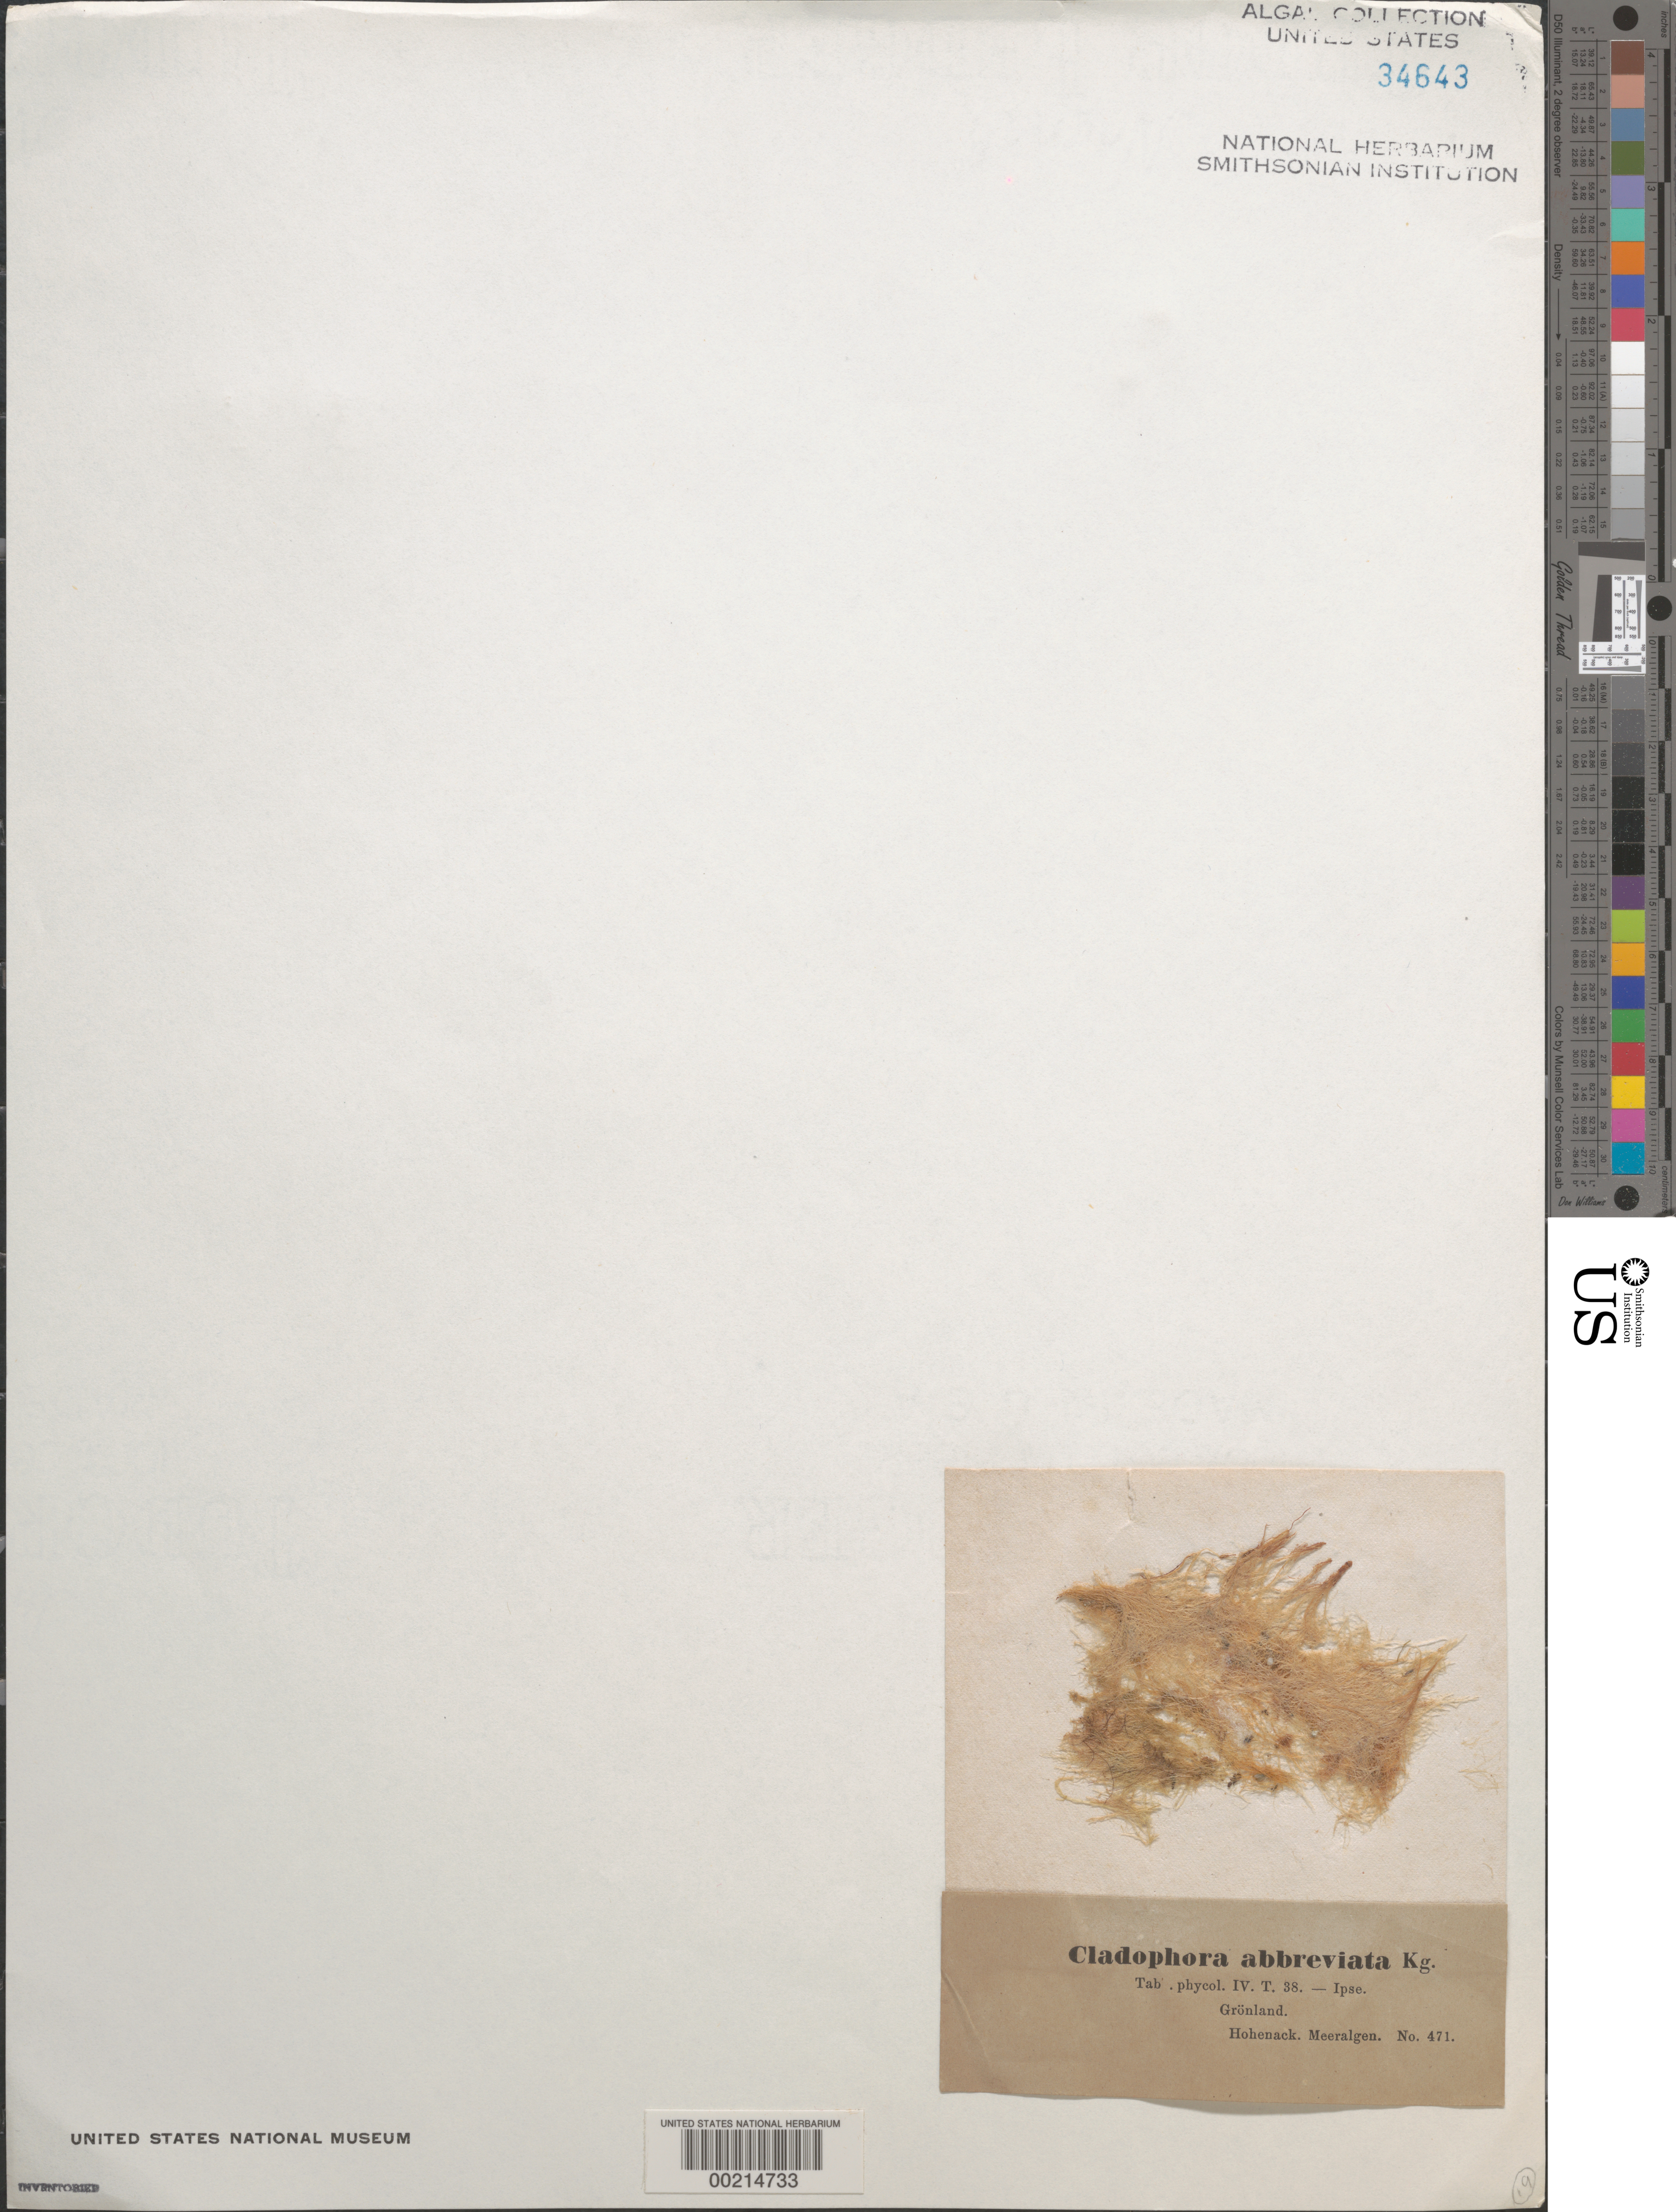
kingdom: Plantae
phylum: Chlorophyta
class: Ulvophyceae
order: Cladophorales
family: Cladophoraceae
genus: Cladophora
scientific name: Cladophora abbreviata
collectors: J. Hohenacker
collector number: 471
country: Greenland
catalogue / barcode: US 34643